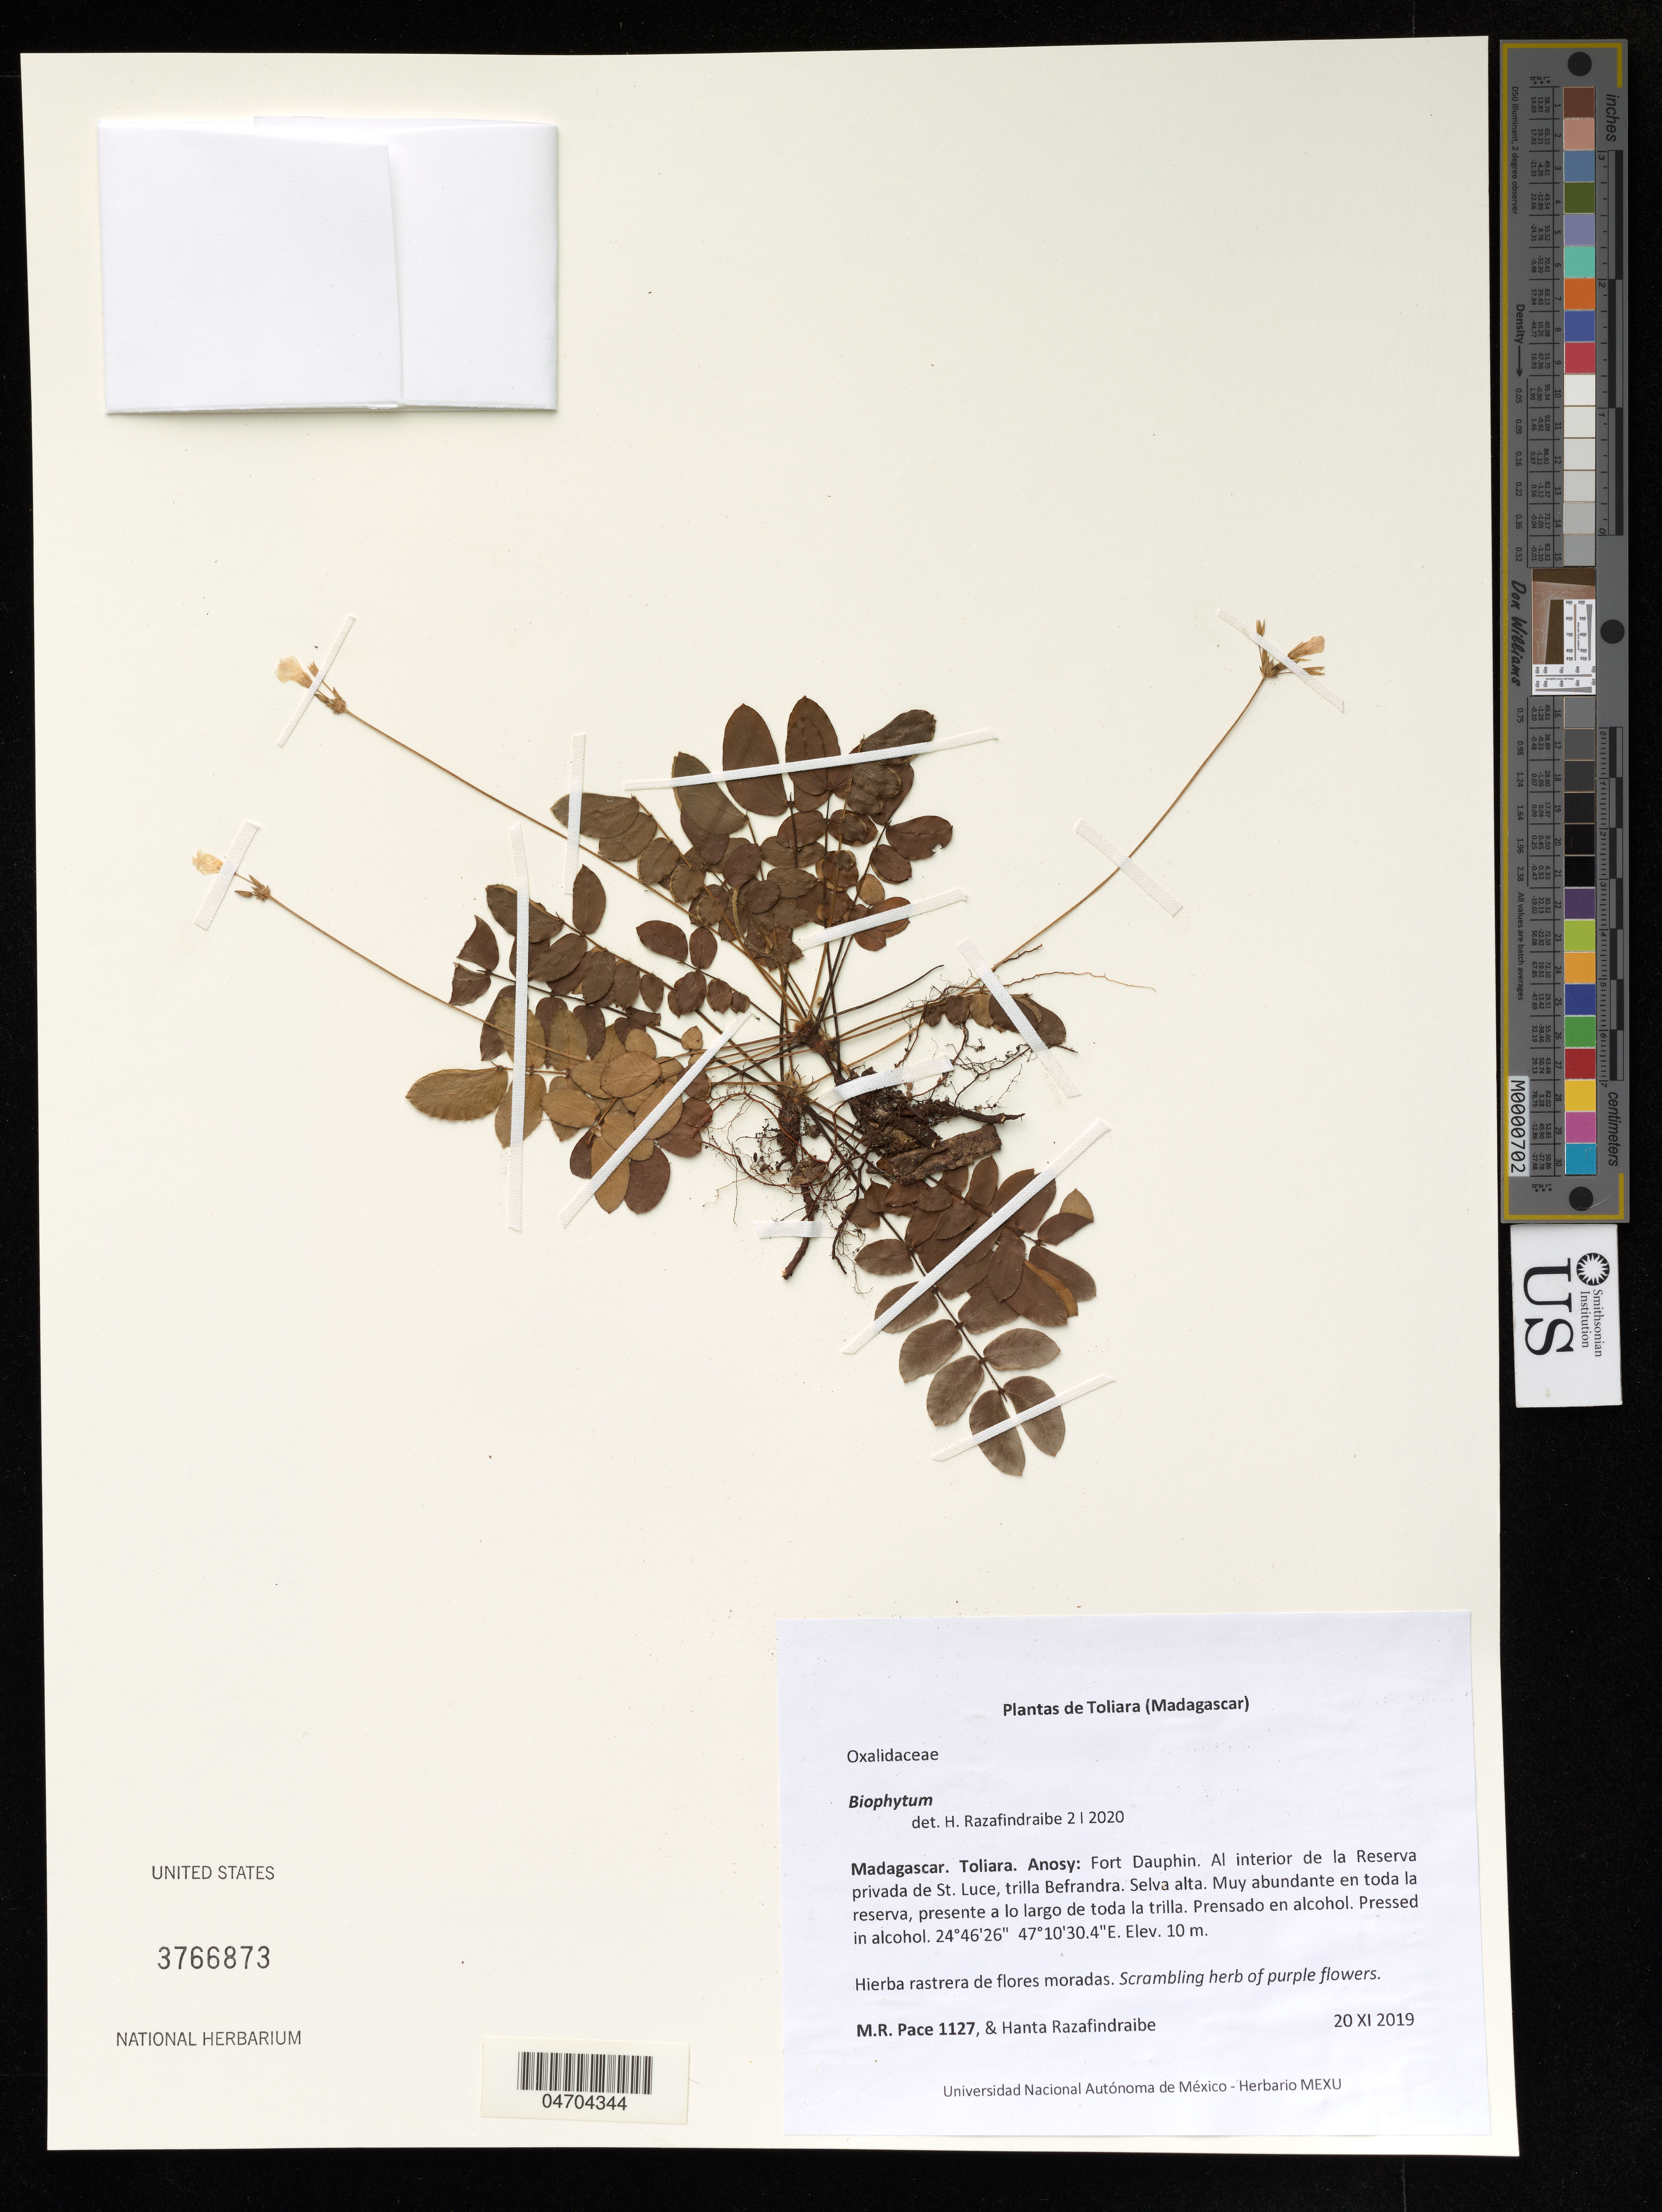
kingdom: Plantae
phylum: Tracheophyta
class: Magnoliopsida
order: Oxalidales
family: Oxalidaceae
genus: Biophytum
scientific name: Biophytum sp.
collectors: M. Rodrigo Pace & H. Razafindraibe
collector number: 1127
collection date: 2019-11-20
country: Madagascar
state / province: Toliara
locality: Anosy: Fort Dauphin. Al interior de la Reserva privada de St. Luce, trilla Befrandra. Selva alta.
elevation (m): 10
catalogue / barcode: US 3766873